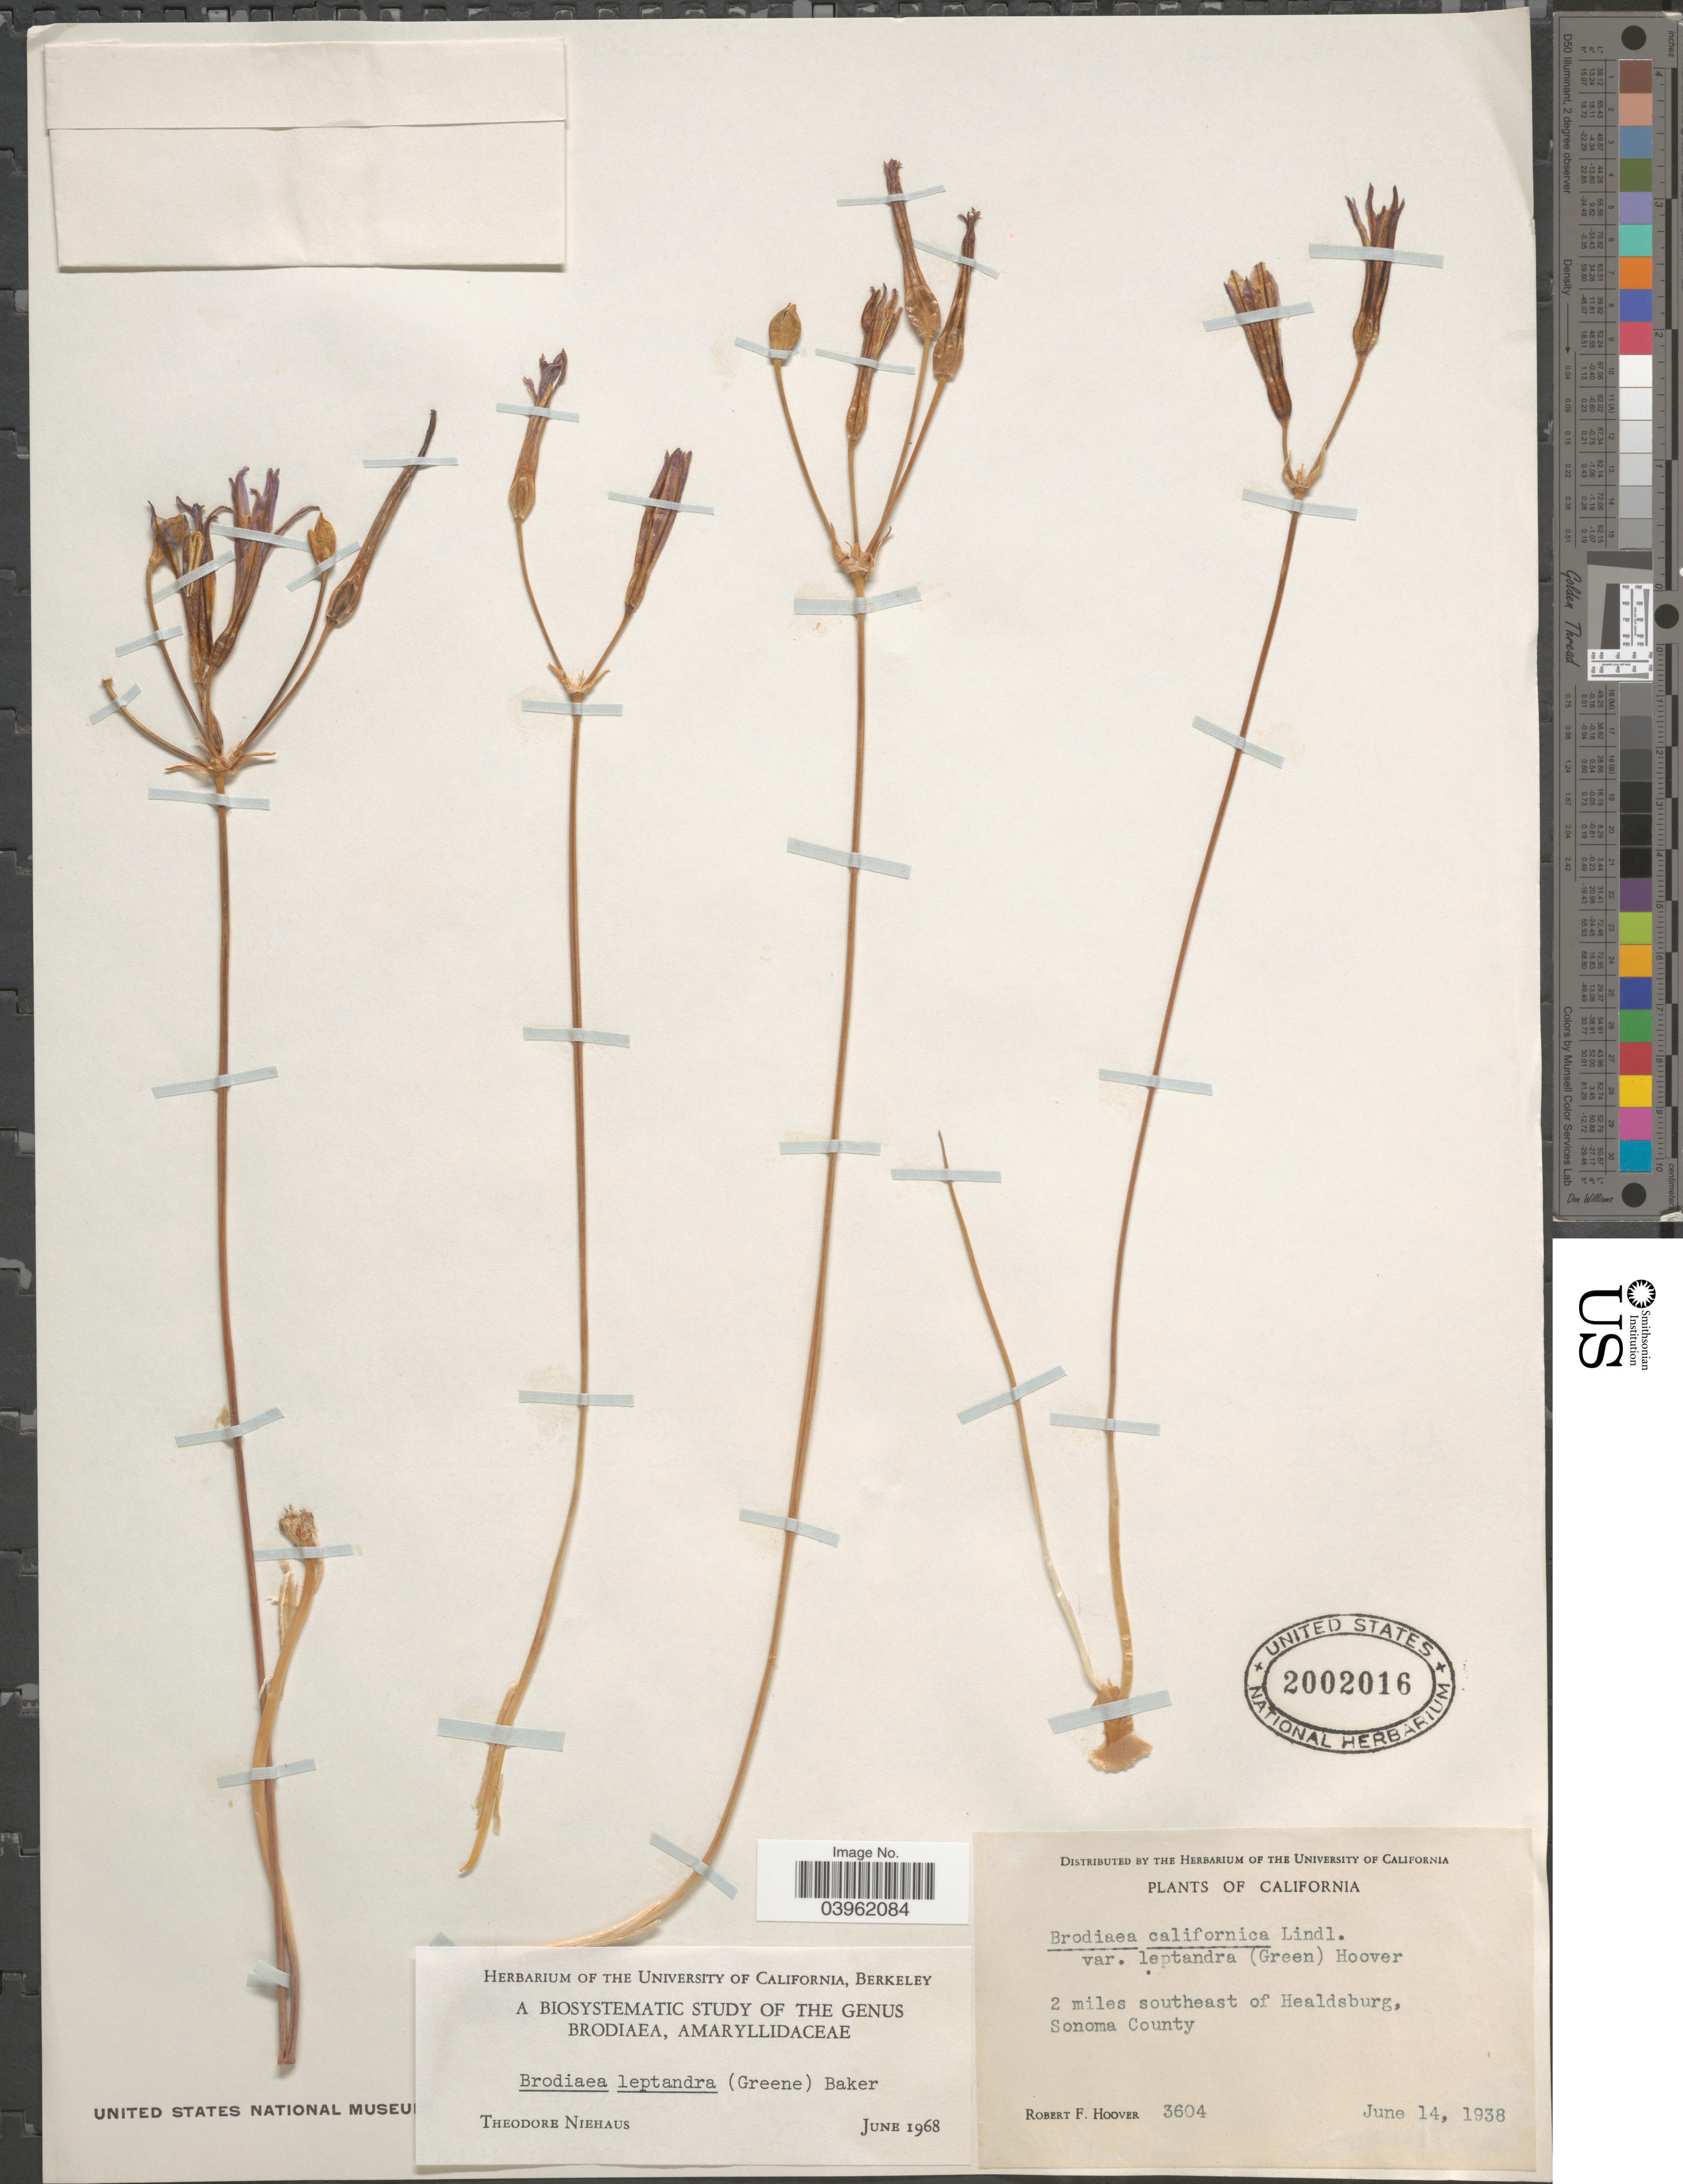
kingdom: Plantae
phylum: Tracheophyta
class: Liliopsida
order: Asparagales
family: Asparagaceae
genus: Brodiaea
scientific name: Brodiaea leptandra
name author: (Greene) Baker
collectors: R. F. Hoover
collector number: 3604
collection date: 1938-06-14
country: United States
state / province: California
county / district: Sonoma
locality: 2 miles southeast of Healdsburg, Sonoma County.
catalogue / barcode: US 2002016